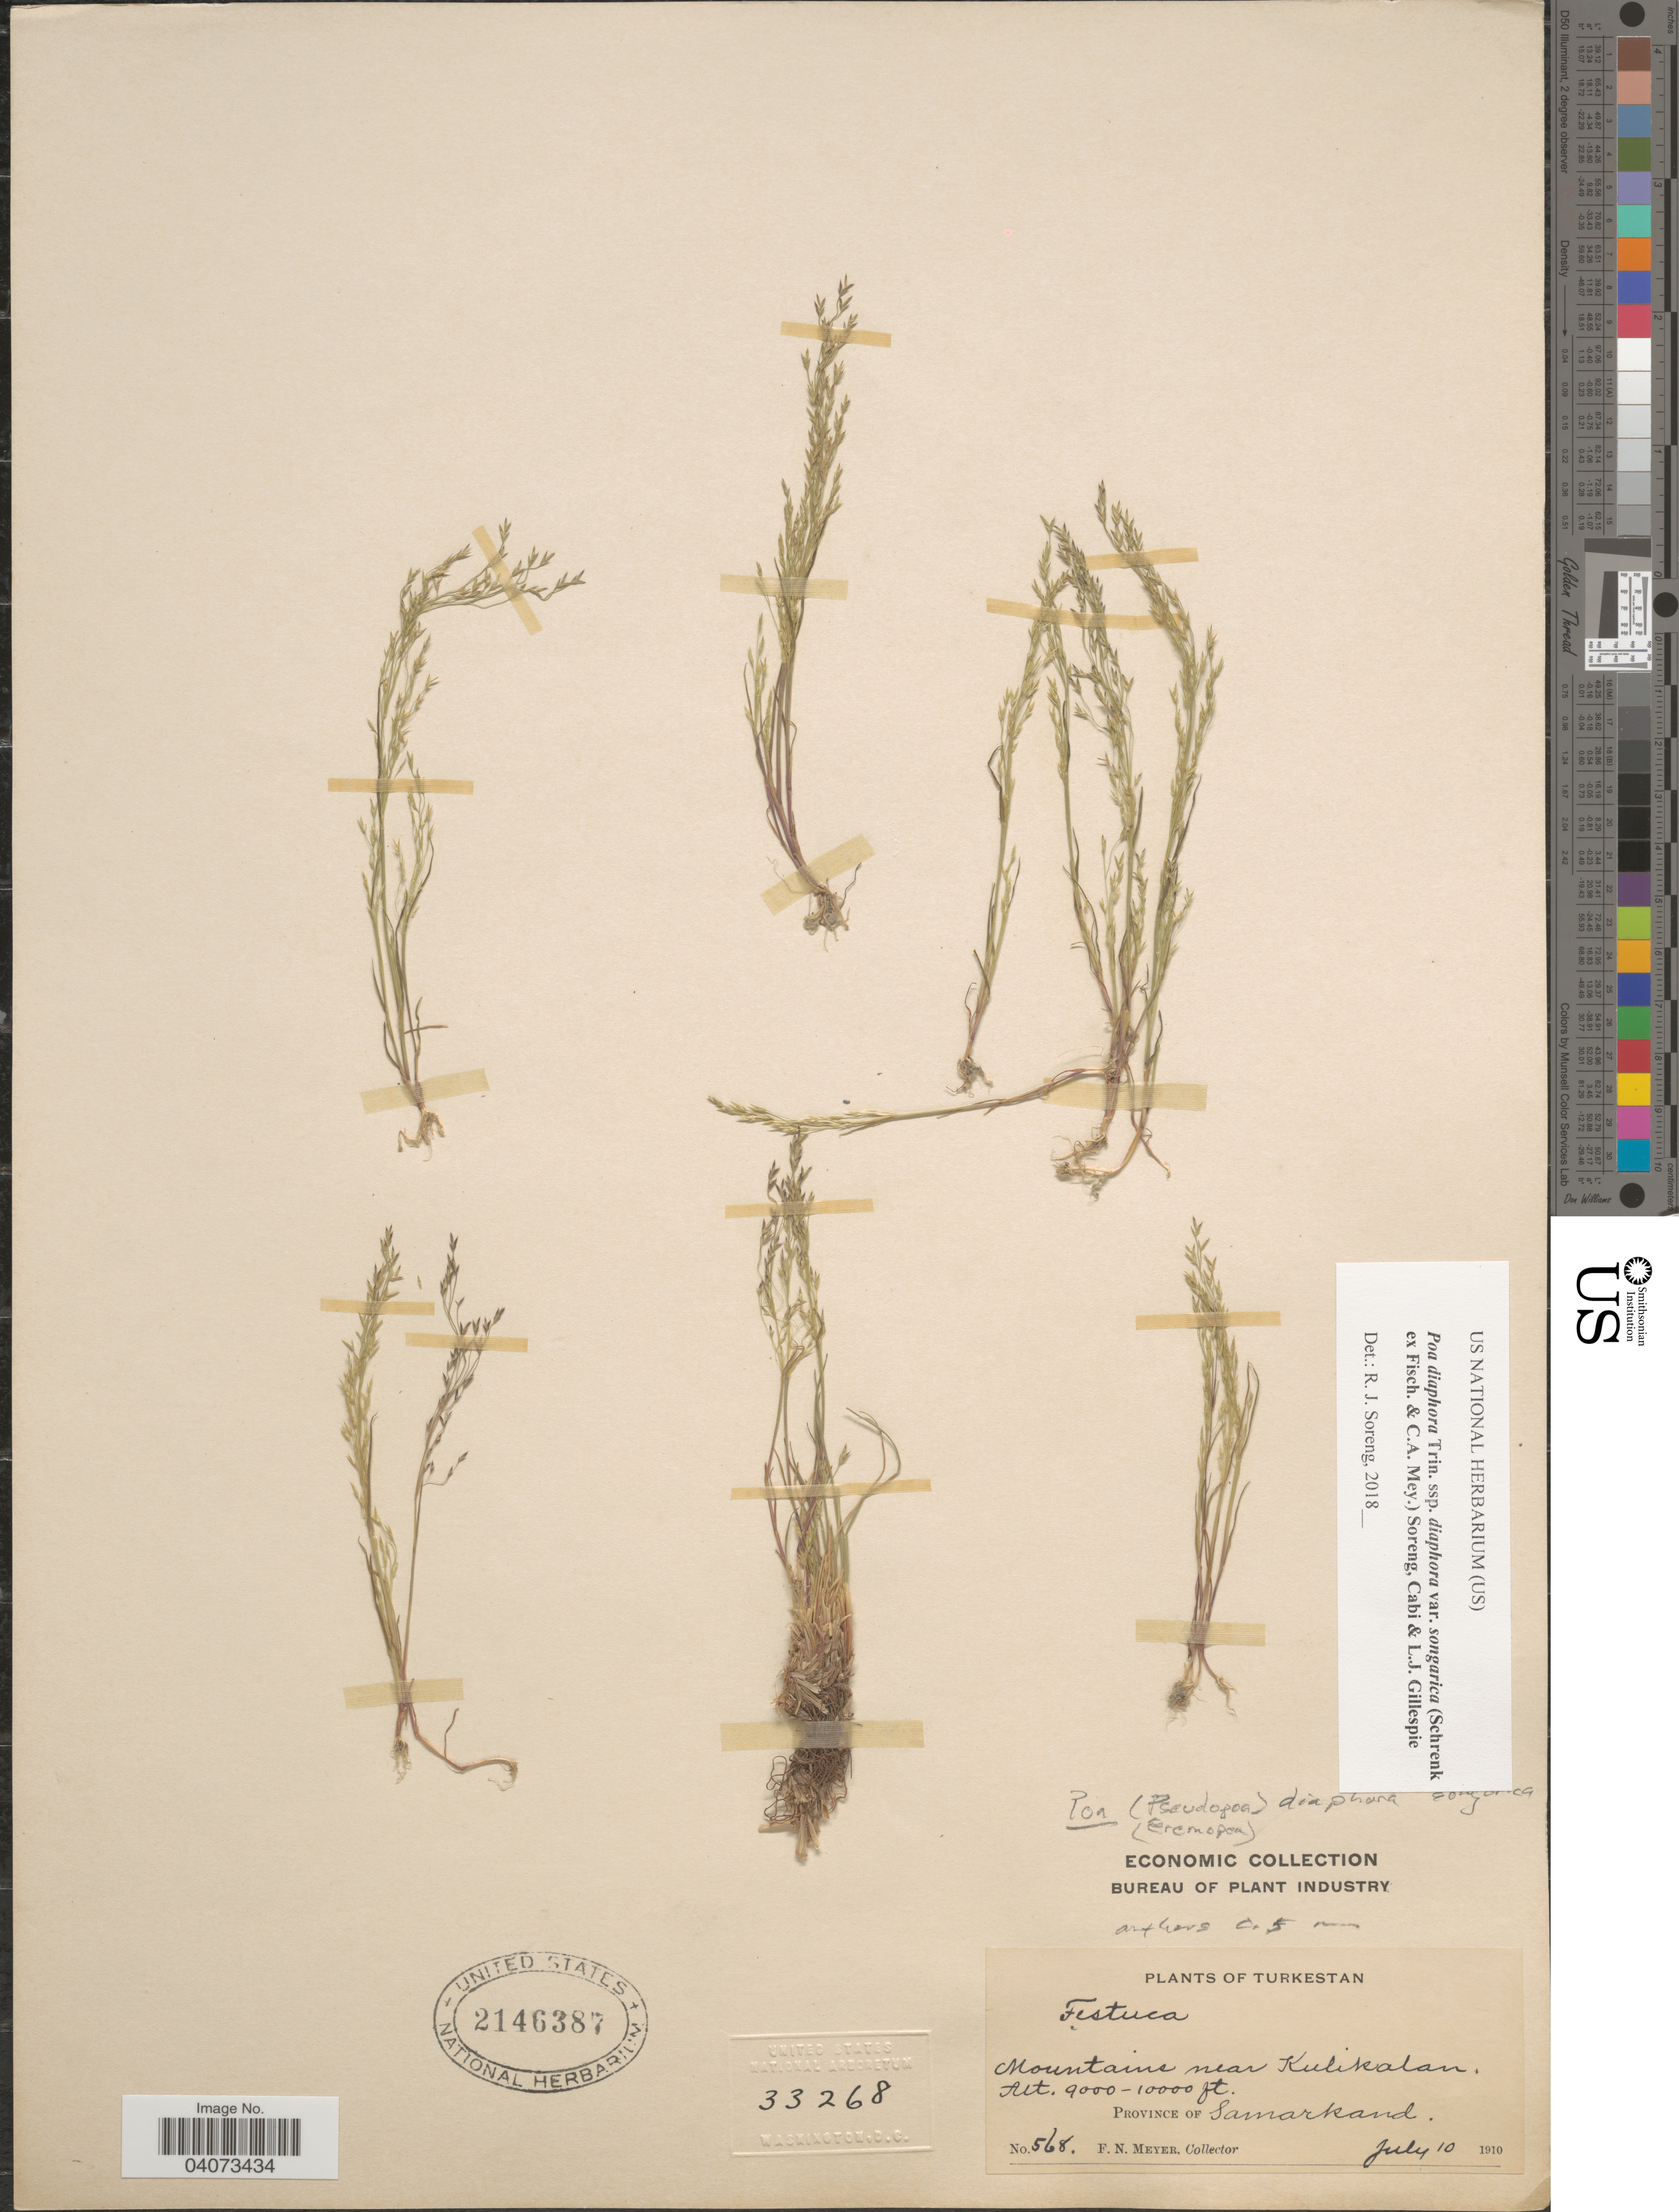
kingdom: Plantae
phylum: Tracheophyta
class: Liliopsida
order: Poales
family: Poaceae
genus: Poa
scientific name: Poa diaphora subsp. diaphora var. songarica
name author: (Schrenk ex Fisch. & C.A. Mey.) Soreng et al.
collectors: F. N. Meyer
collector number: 568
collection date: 1910-07-10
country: Uzbekistan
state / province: Samarqand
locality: Mountains near Kulikalan. Province of Samarkand.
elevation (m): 2743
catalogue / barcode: US 2146387